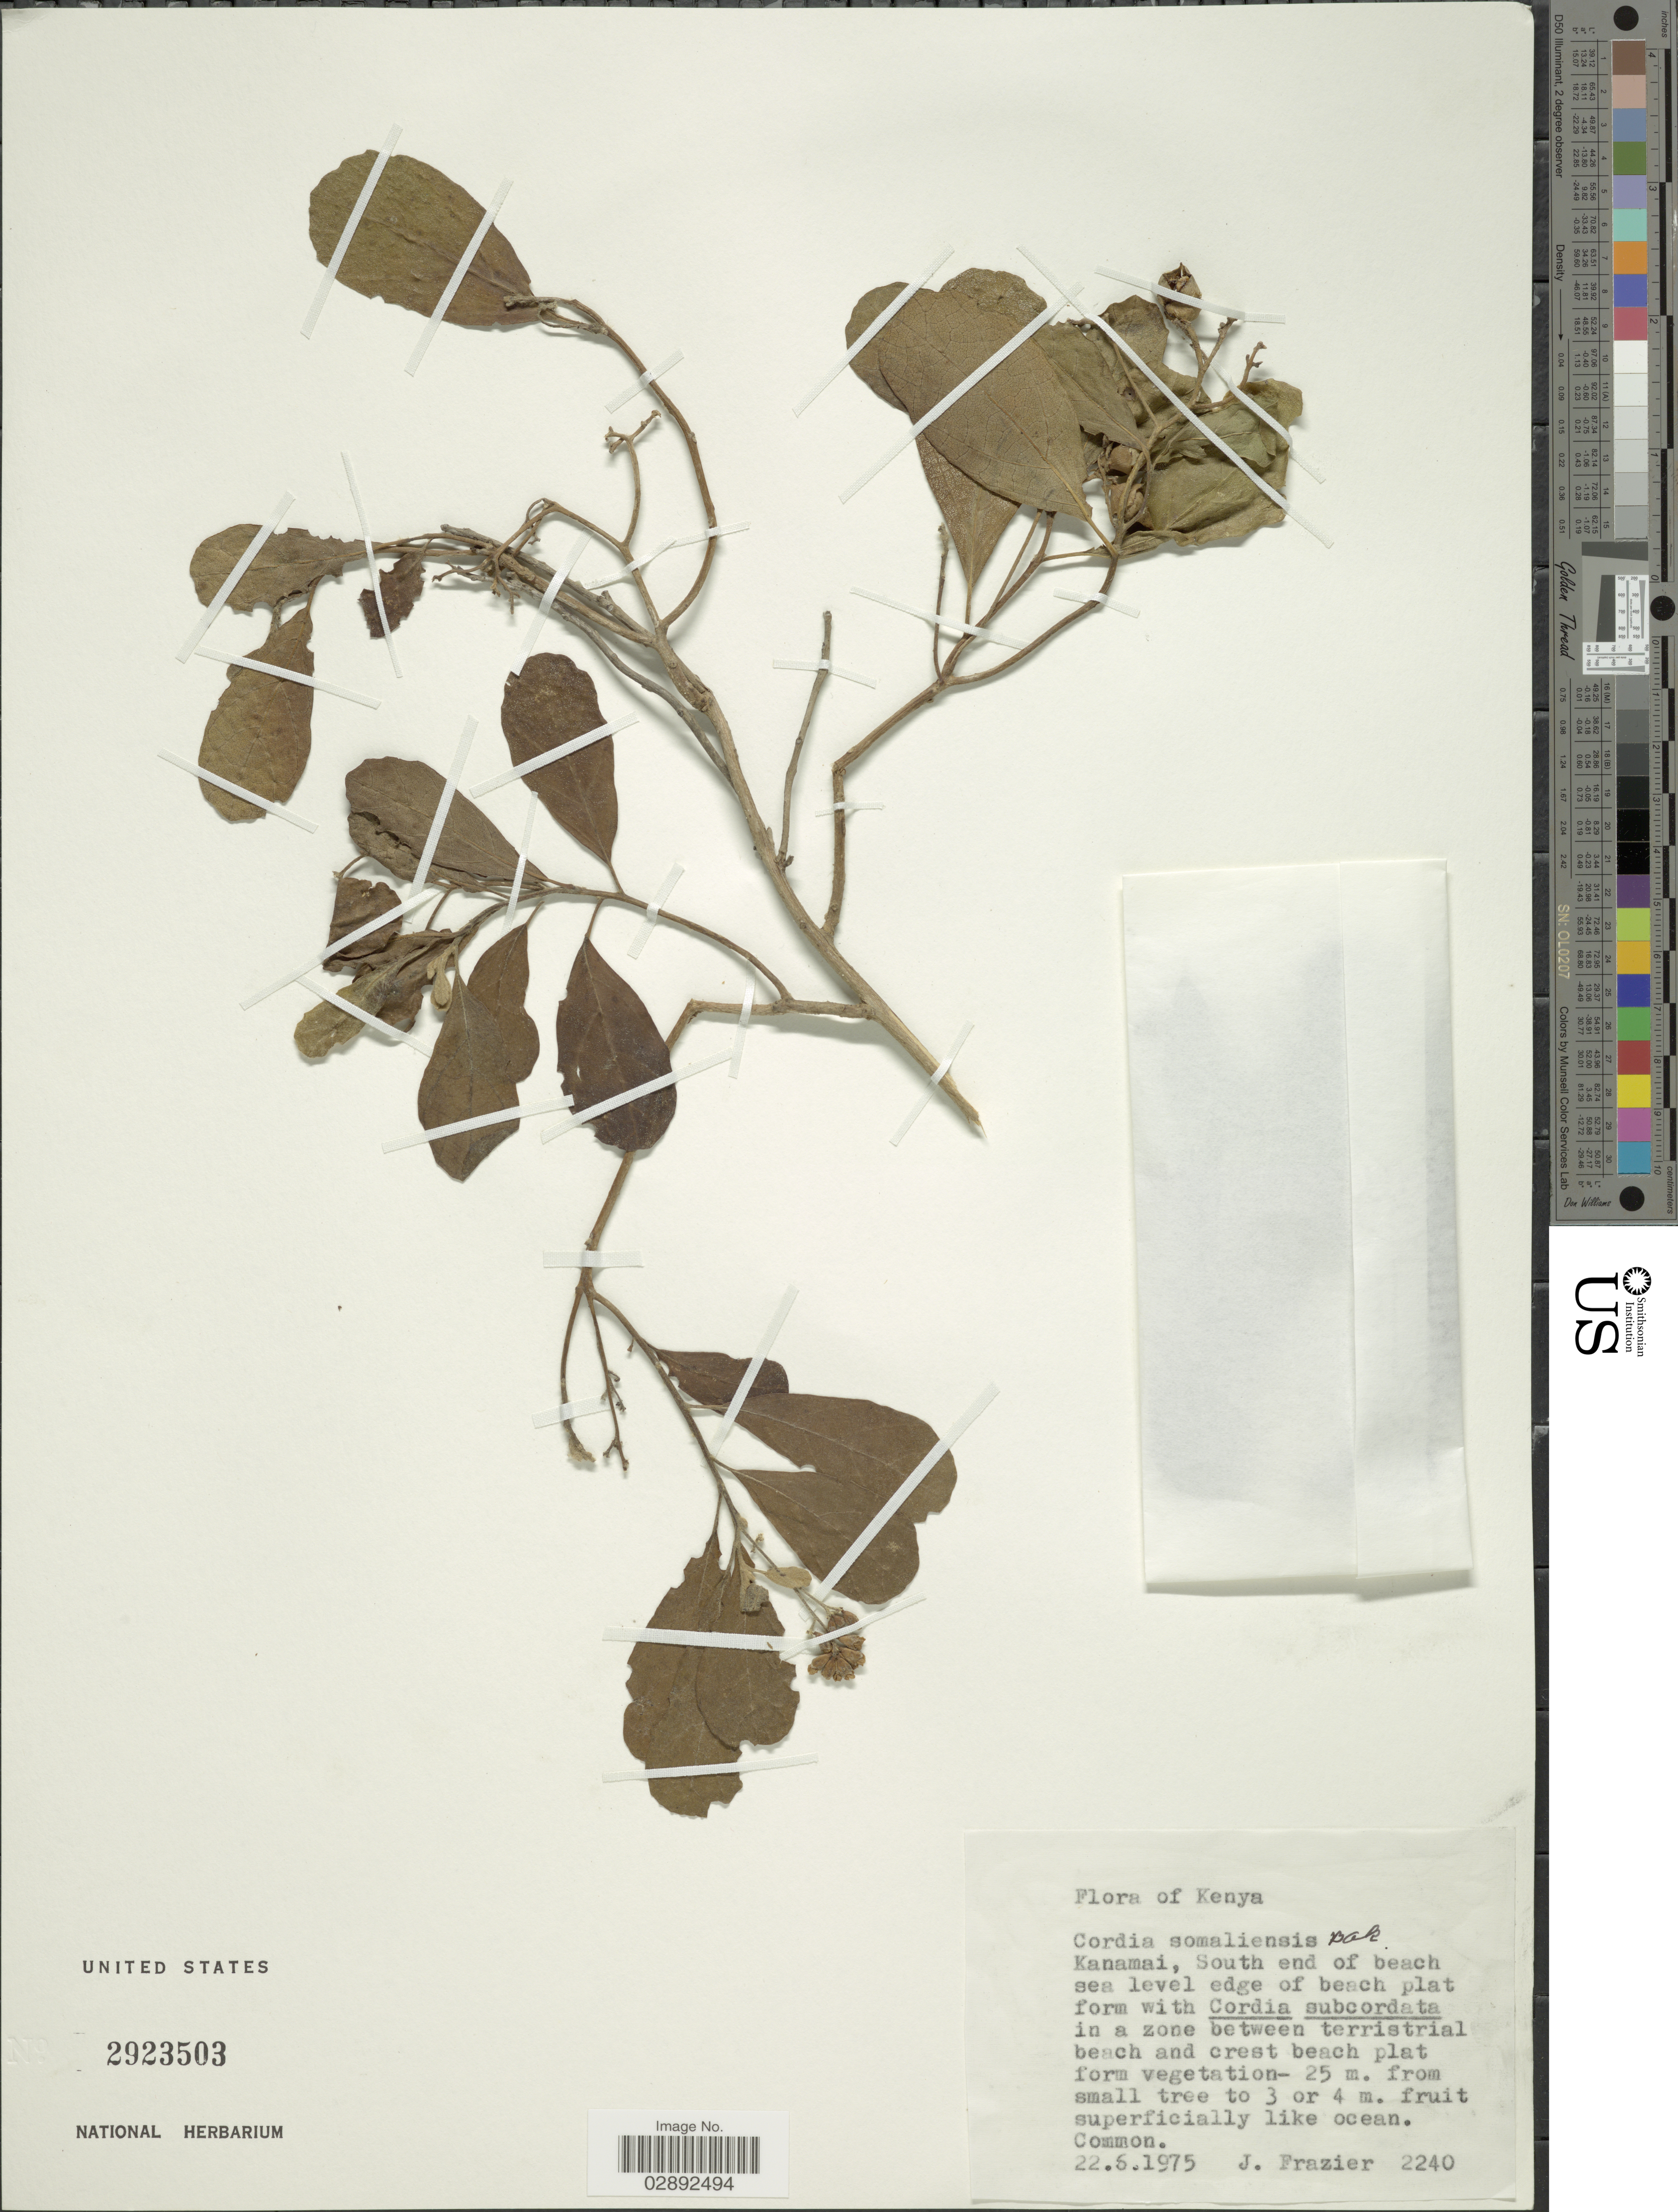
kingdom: Plantae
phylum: Tracheophyta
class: Magnoliopsida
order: Boraginales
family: Cordiaceae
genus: Cordia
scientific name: Cordia somaliensis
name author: Baker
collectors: J. Frazier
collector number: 2240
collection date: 1975-06-22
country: Kenya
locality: Kanamai, South end of beach sea level edge of beach platform.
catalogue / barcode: US 2923503